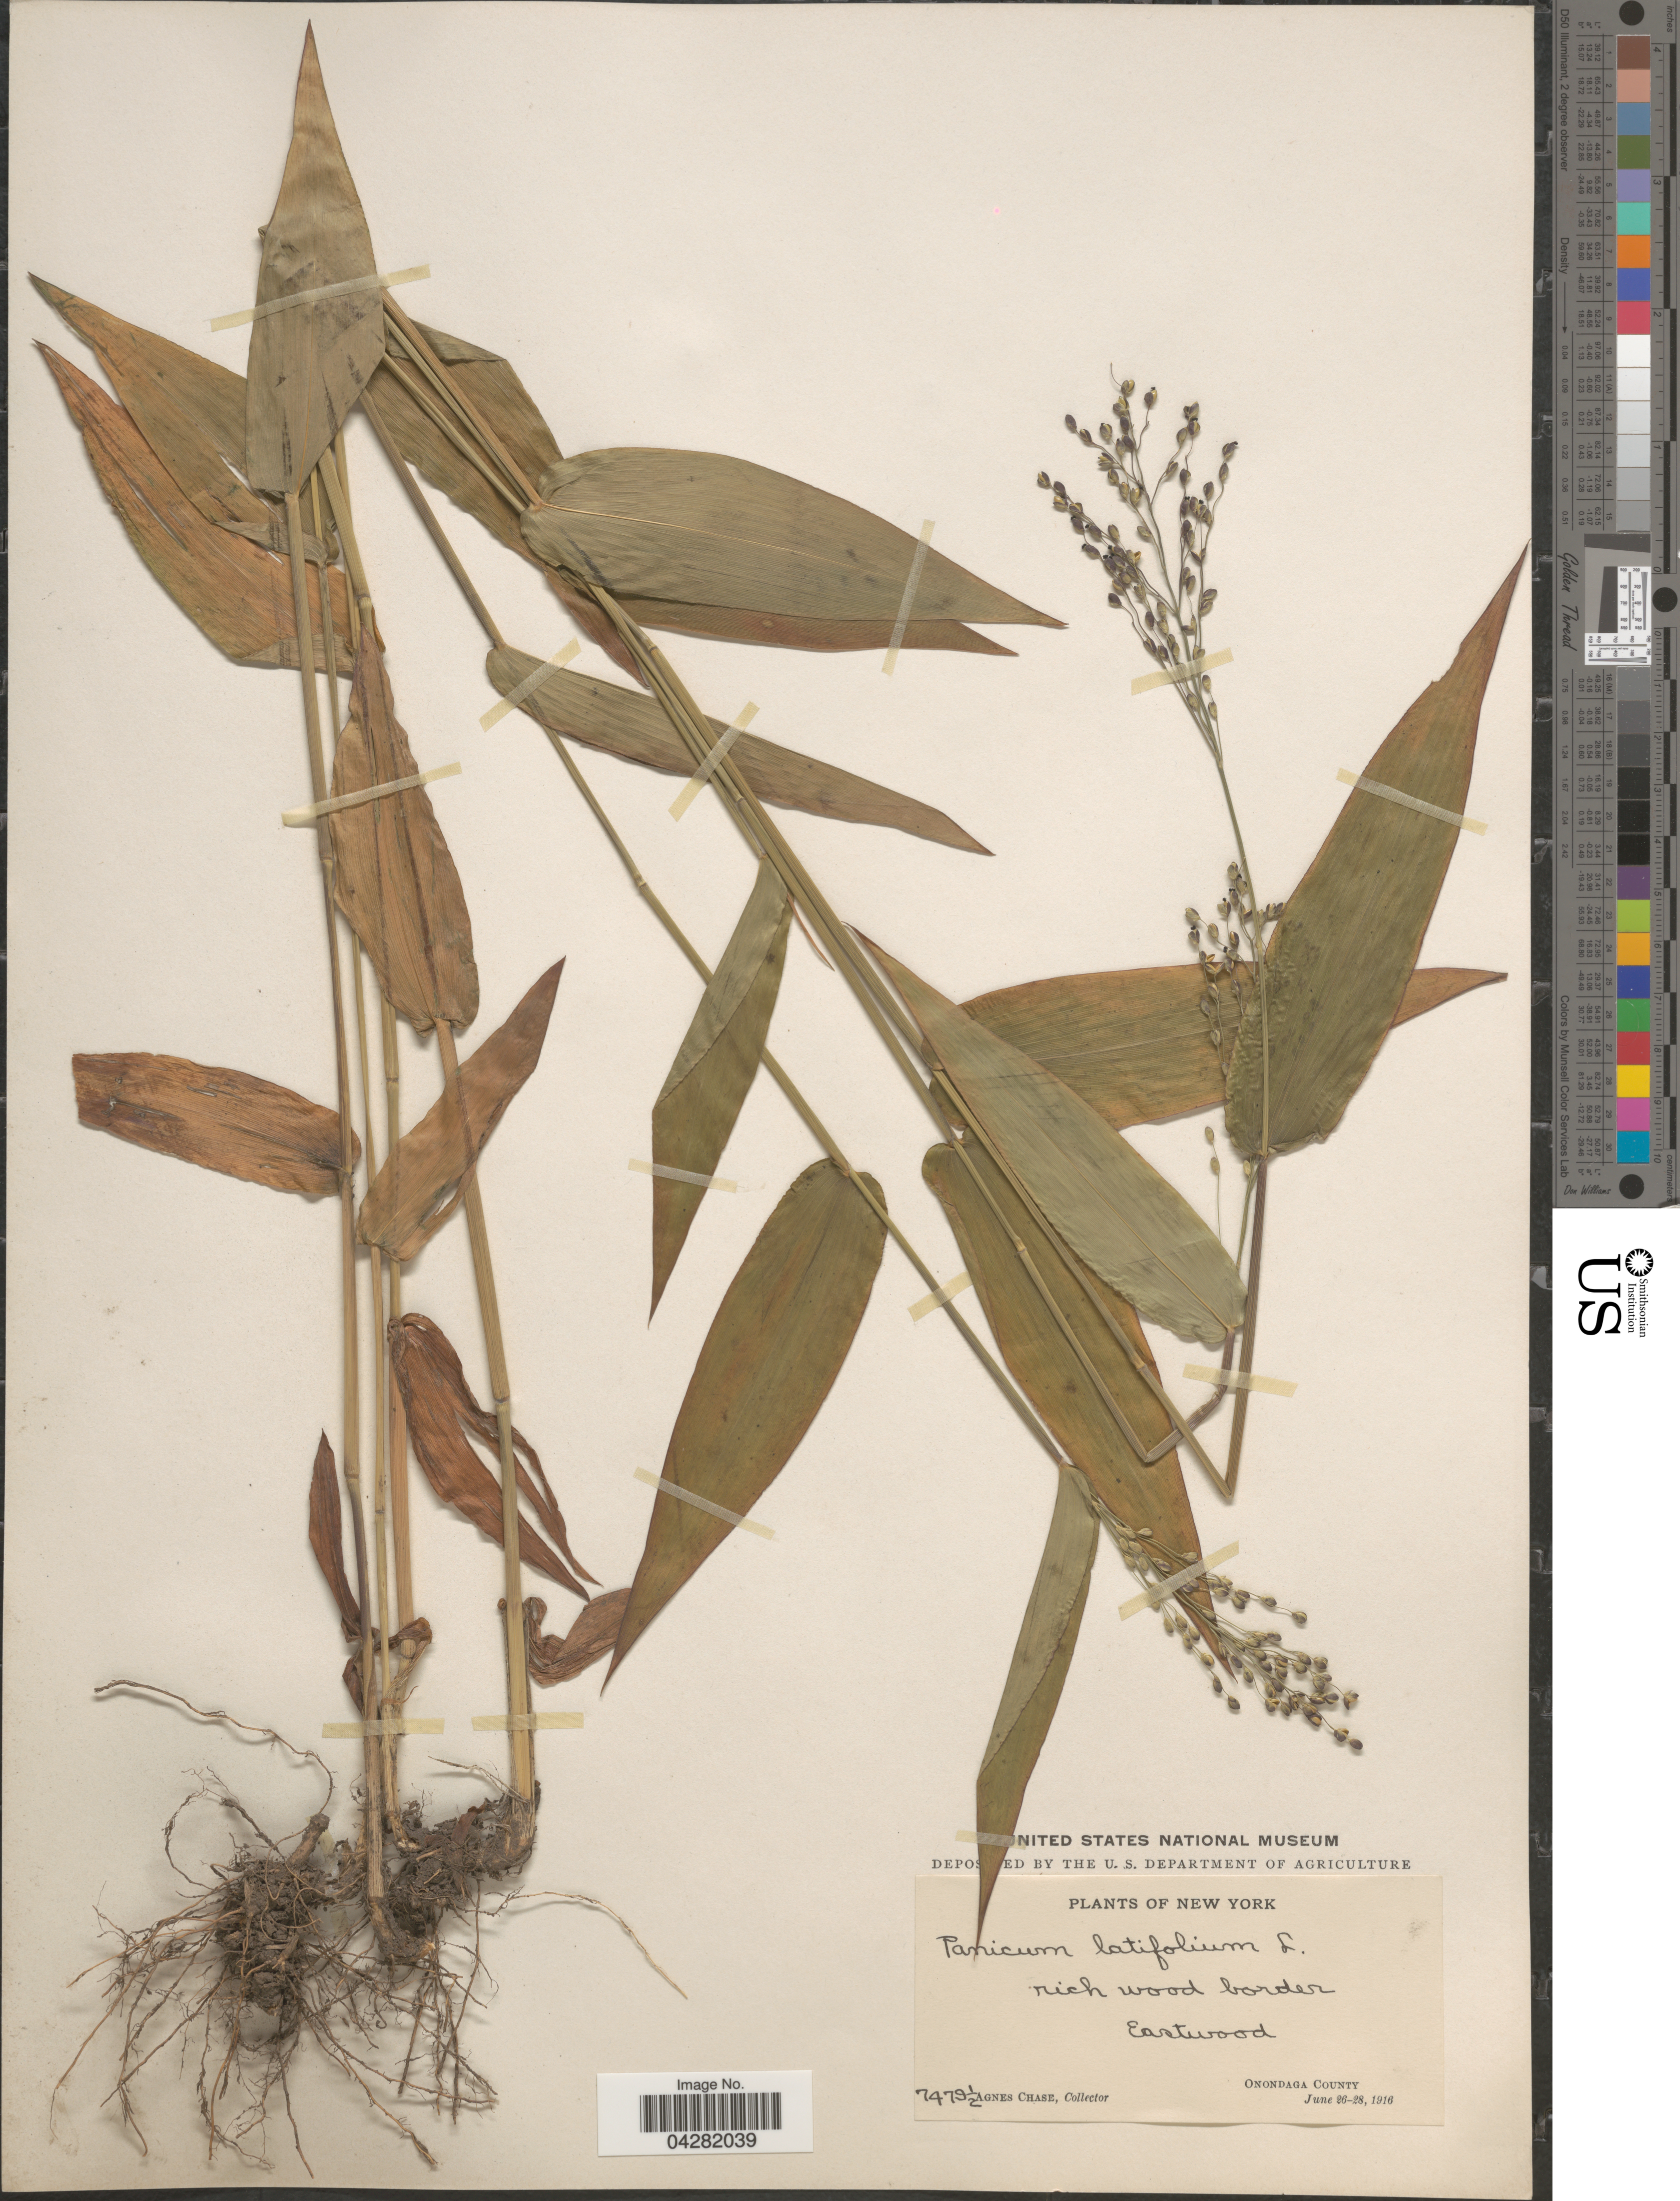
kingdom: Plantae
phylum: Tracheophyta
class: Liliopsida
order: Poales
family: Poaceae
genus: Dichanthelium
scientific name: Dichanthelium latifolium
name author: (L.) Harvill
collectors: A. Chase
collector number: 7479½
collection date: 1916-06-26/1916-06-28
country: United States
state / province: New York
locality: Eastwood. Onondaga County.